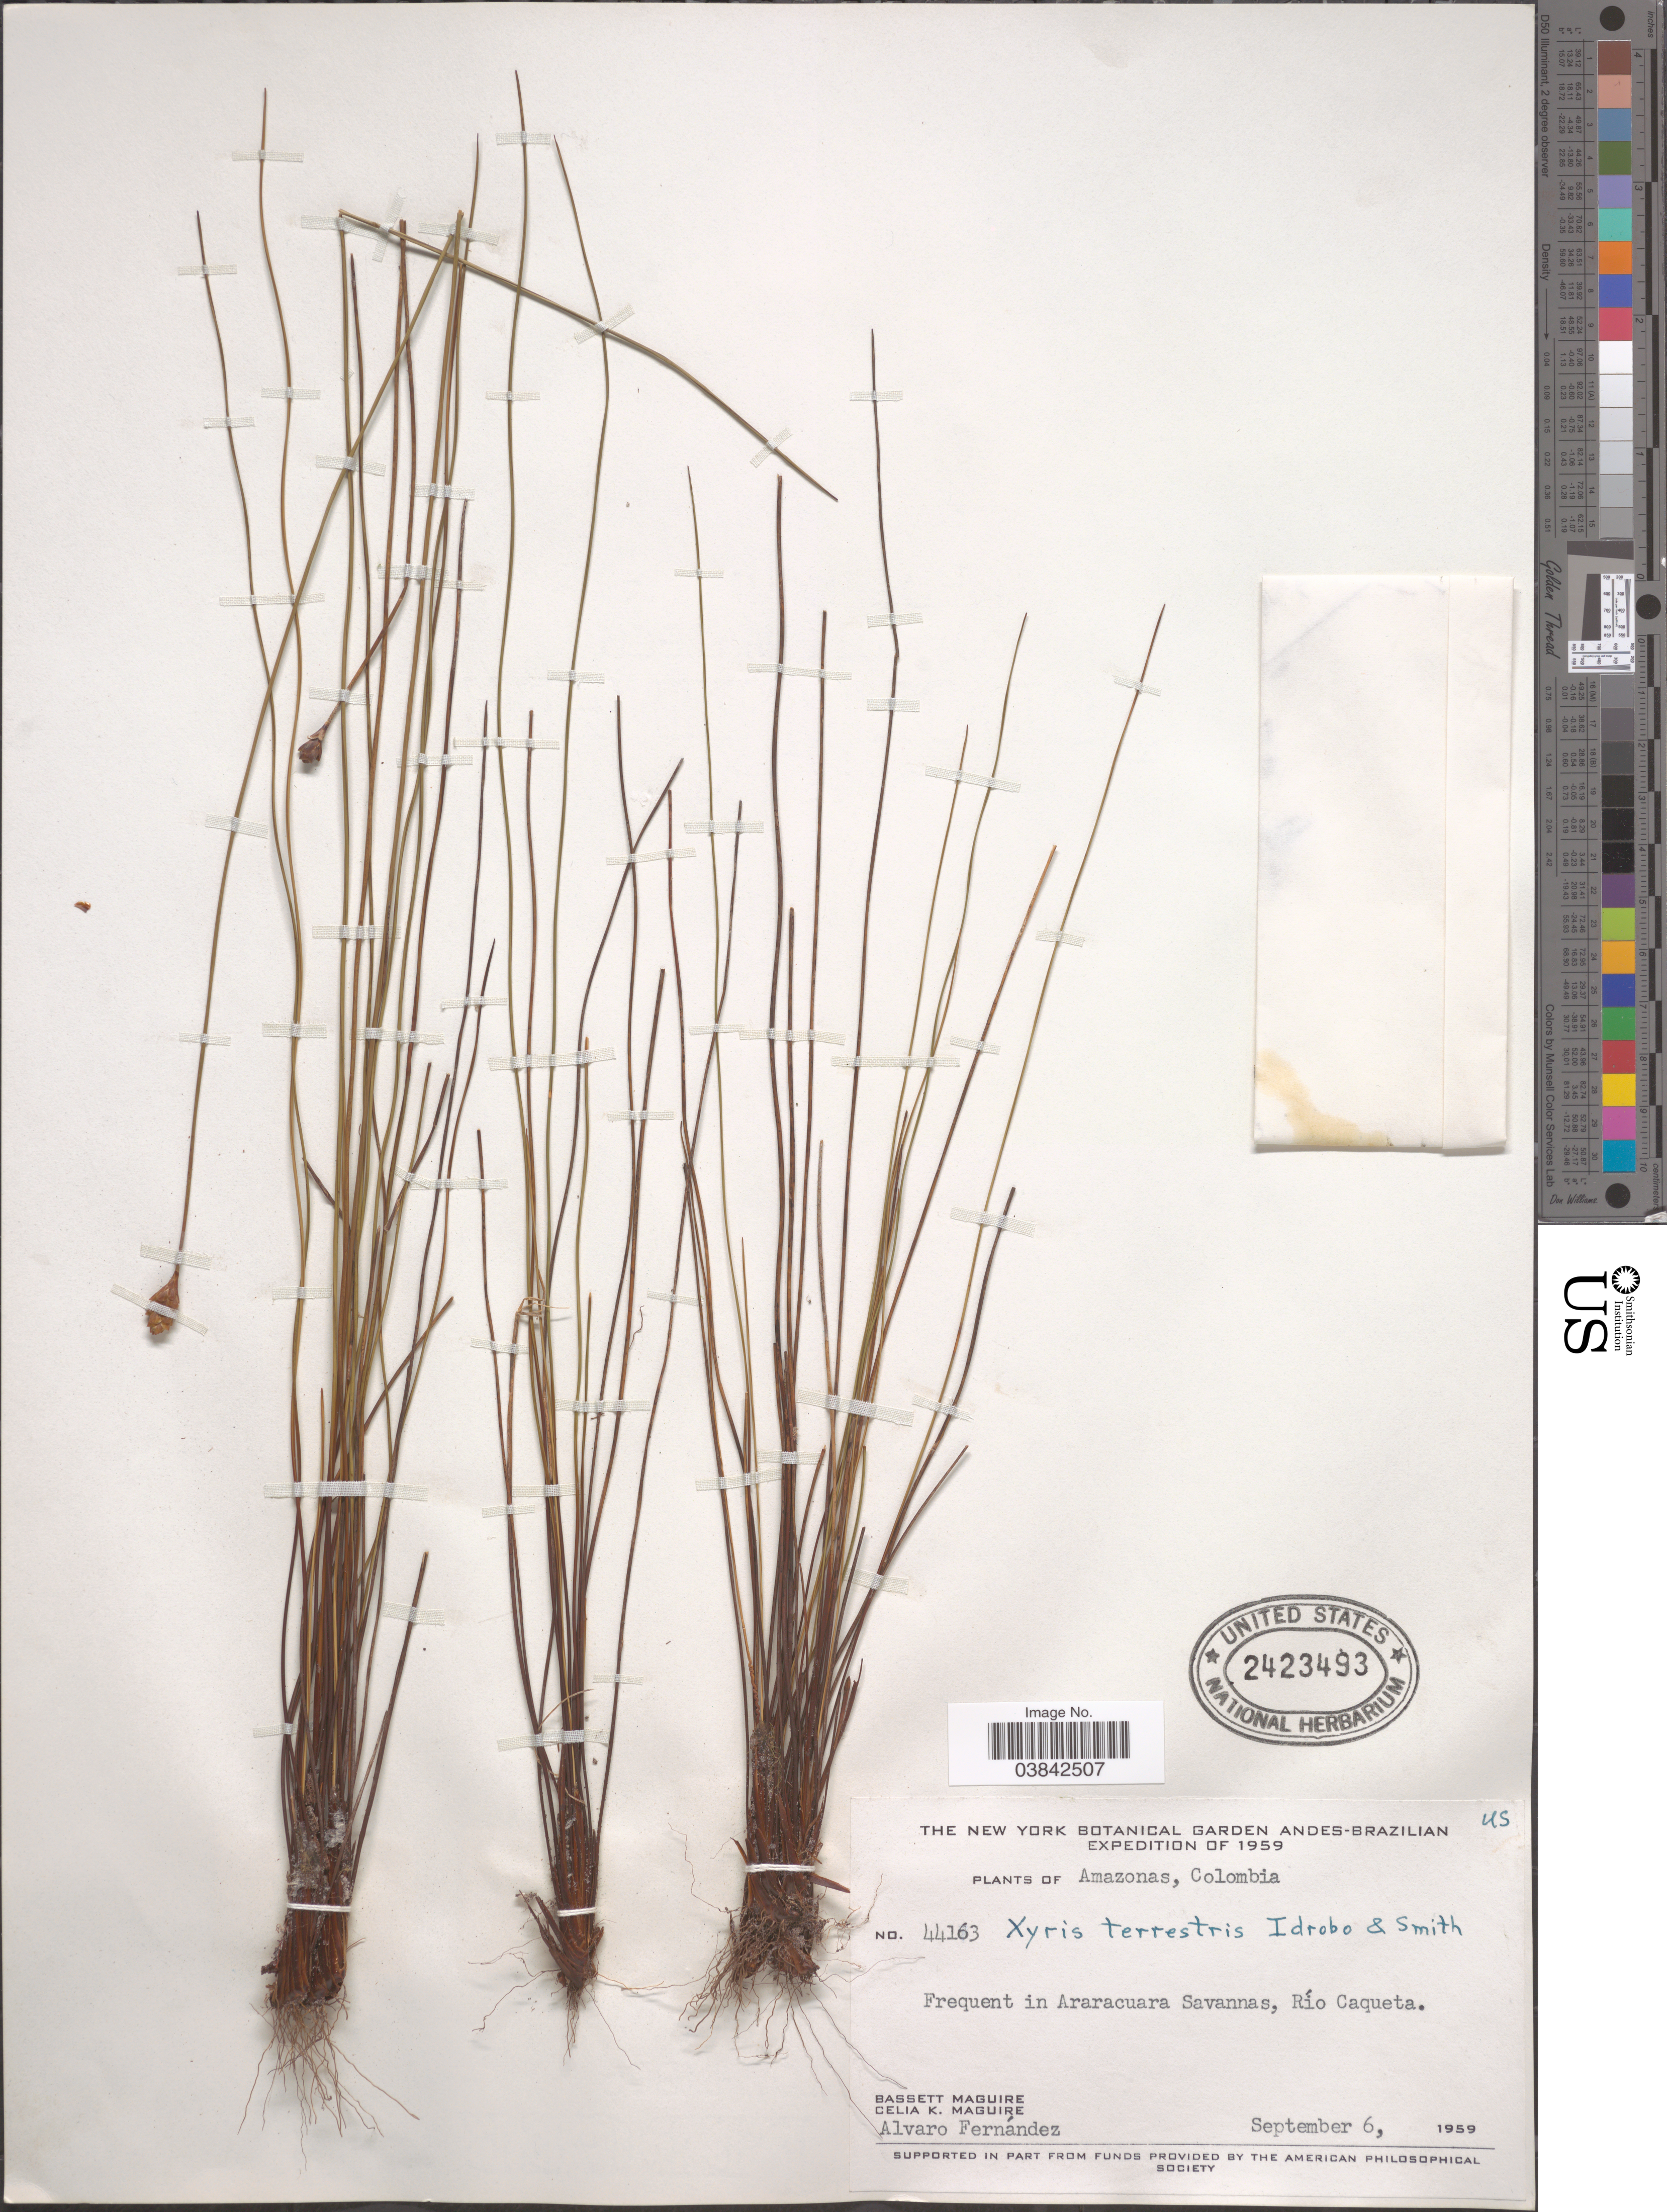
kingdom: Plantae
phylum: Tracheophyta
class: Liliopsida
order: Poales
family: Xyridaceae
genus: Xyris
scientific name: Xyris terrestris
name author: Idrobo & L.B. Sm.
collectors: B. Maguire, C. K. Maguire & A. Fernandez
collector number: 44163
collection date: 1959-09-06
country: Colombia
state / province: Amazônas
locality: In Araracuara Savannas, Río Caqueta.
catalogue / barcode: US 2423493